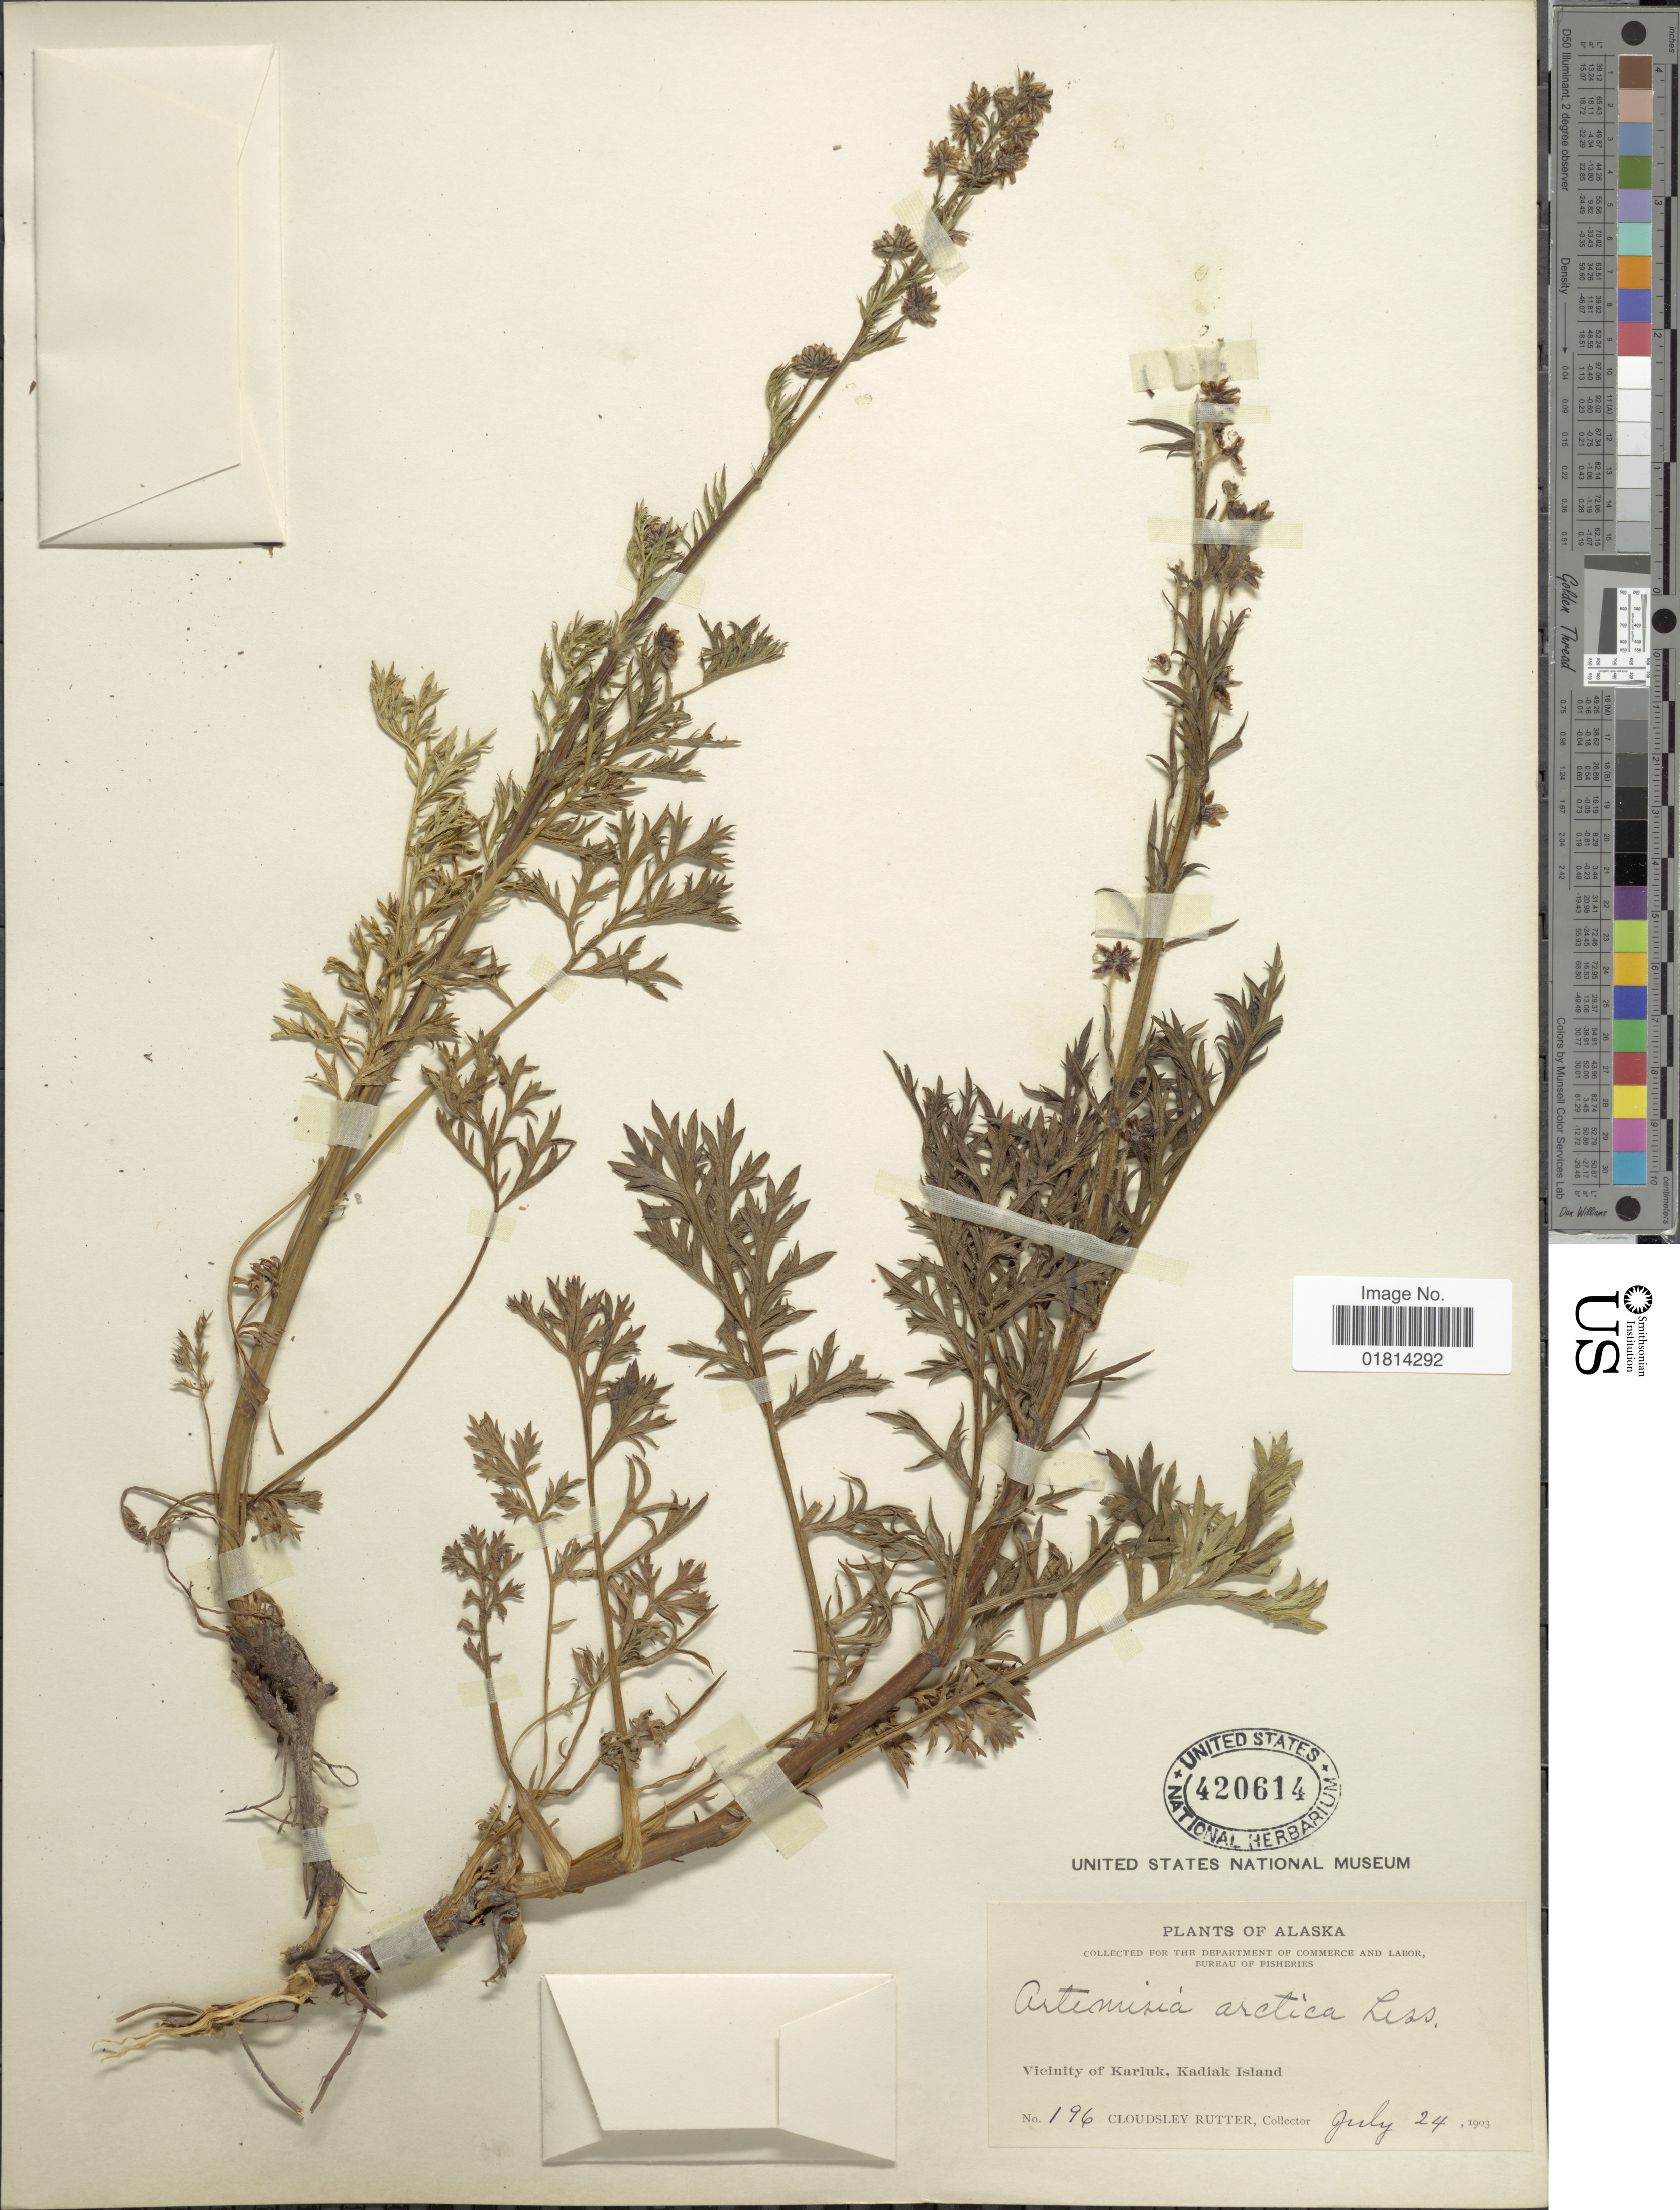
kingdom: Plantae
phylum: Tracheophyta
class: Magnoliopsida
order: Asterales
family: Asteraceae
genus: Artemisia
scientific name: Artemisia arctica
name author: Less.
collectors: C. Rutter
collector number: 196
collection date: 1903-07-24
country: United States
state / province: Alaska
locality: For the Department of Commerce and Labor, Bureau of Fisheries. Vicinity of Karluk, Kadiak Island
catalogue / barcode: US 420614